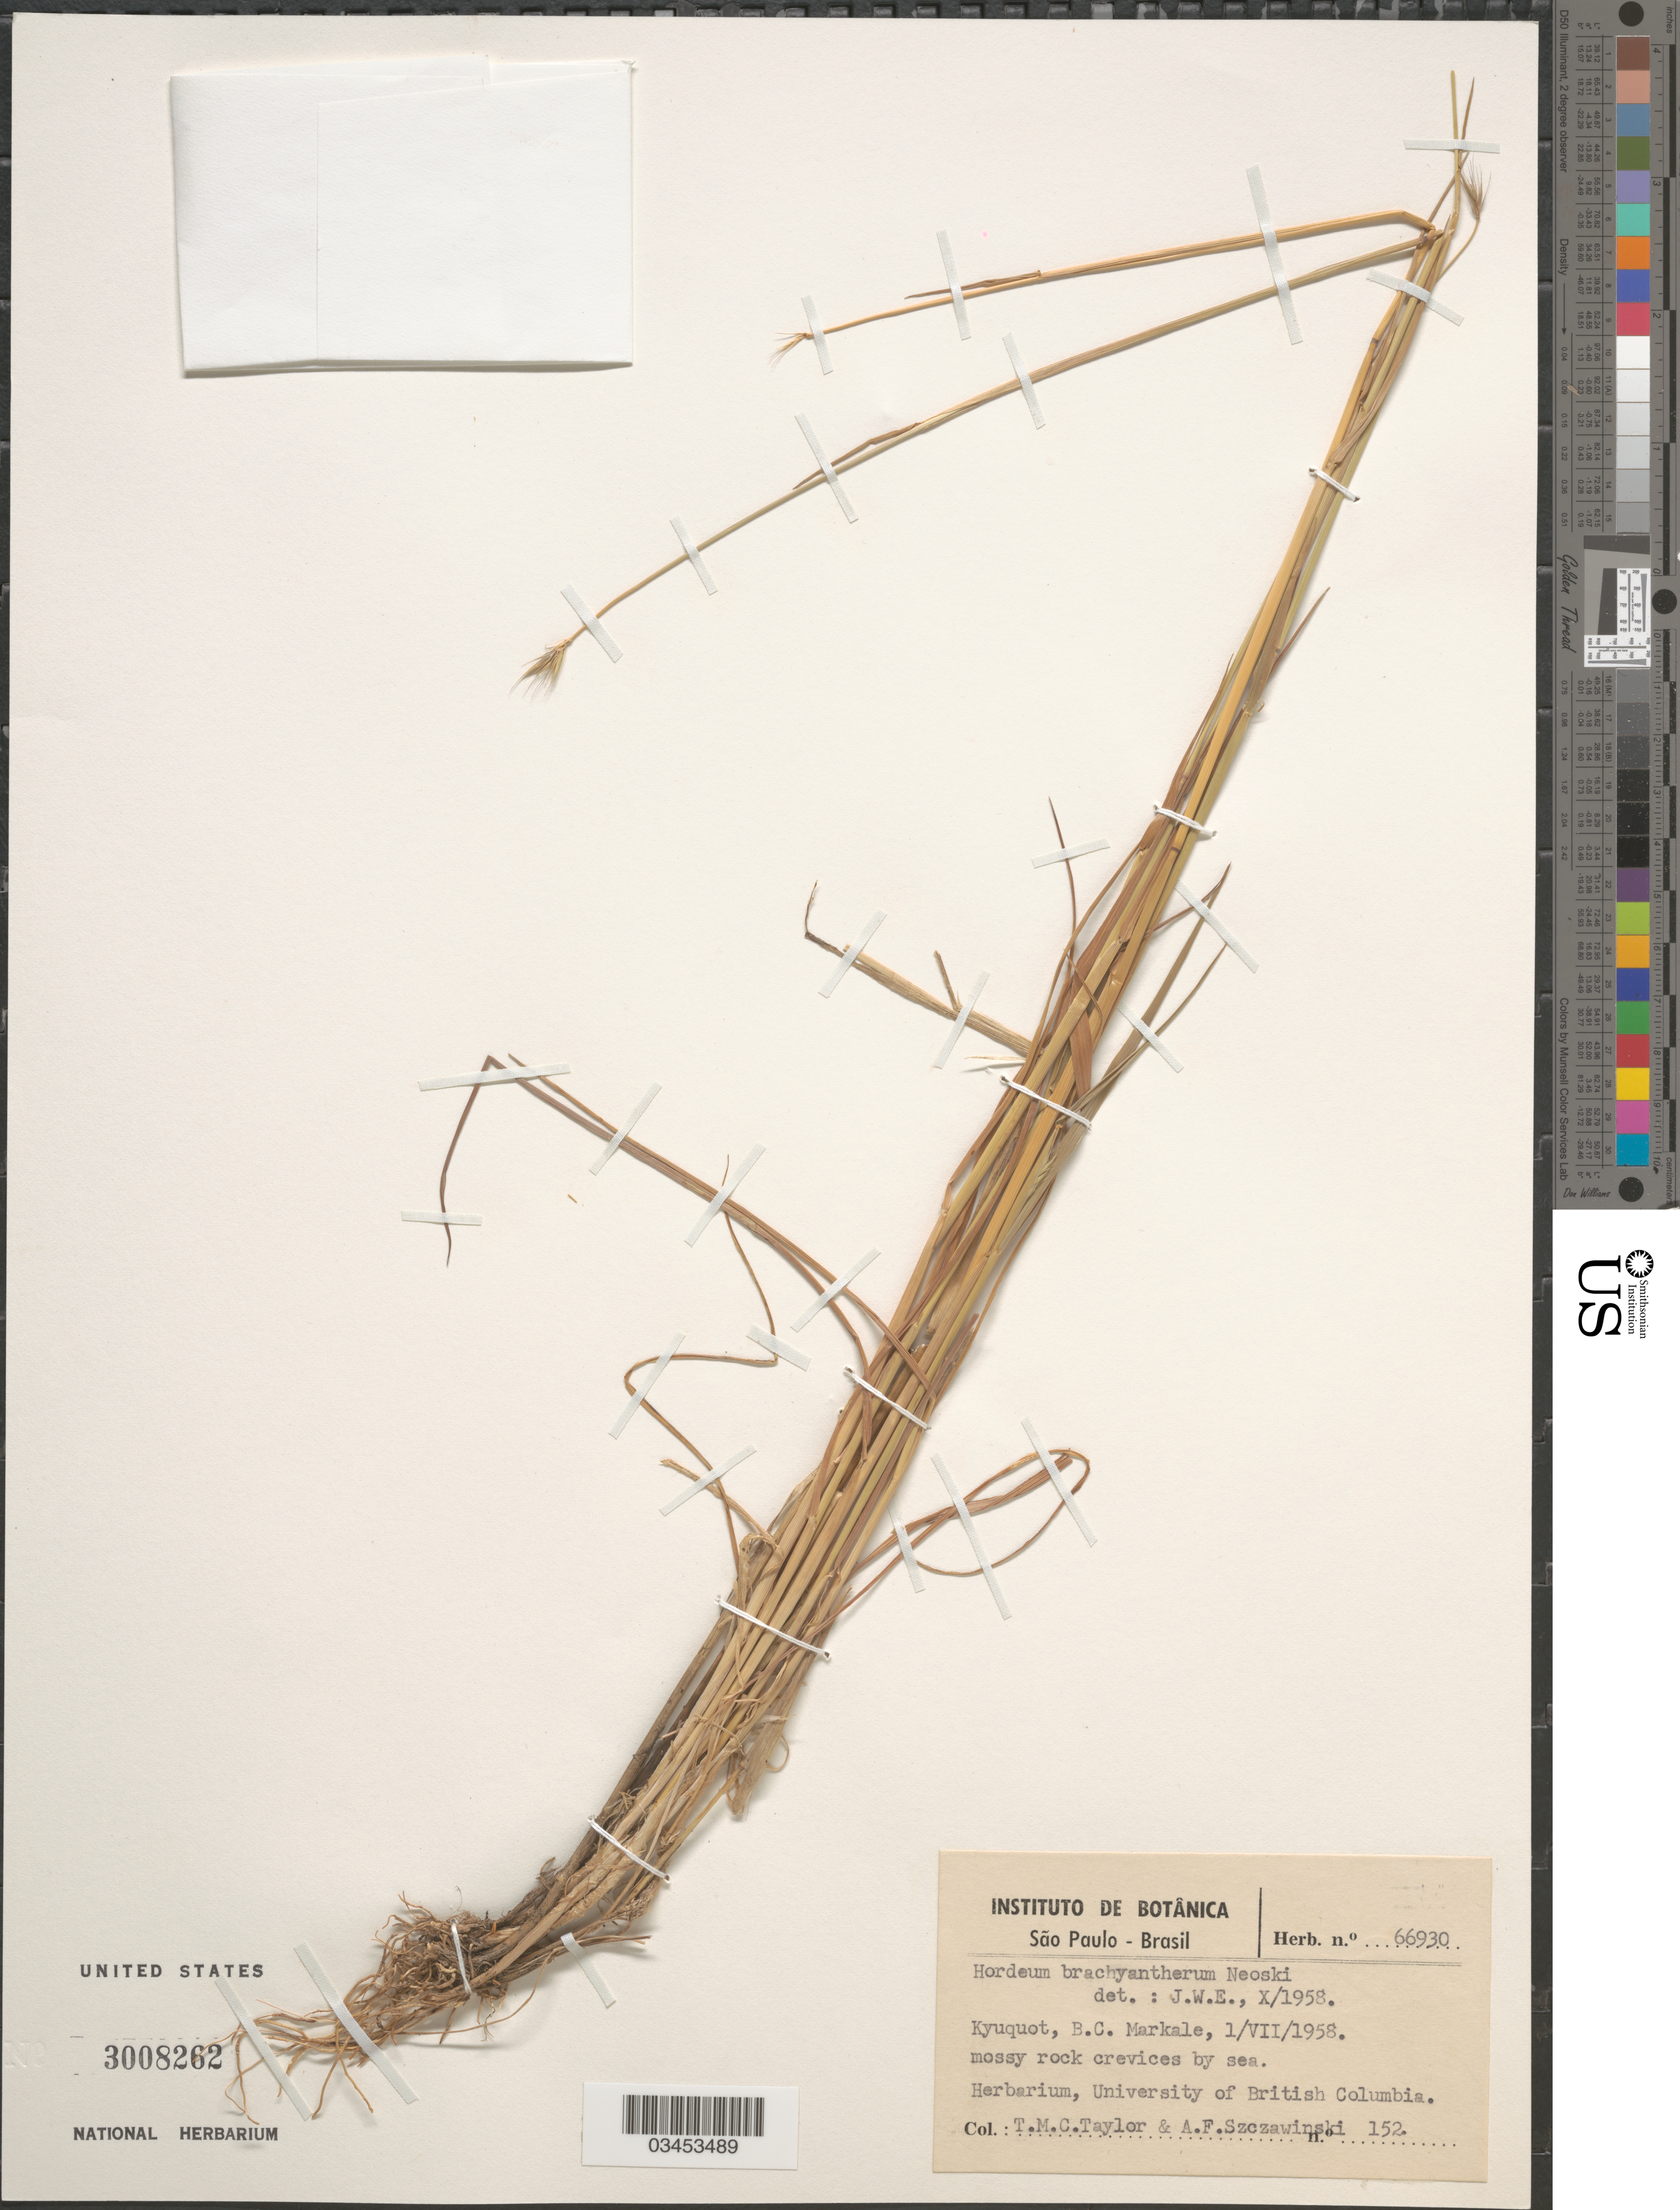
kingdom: Plantae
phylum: Tracheophyta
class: Liliopsida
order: Poales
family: Poaceae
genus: Hordeum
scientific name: Hordeum brachyantherum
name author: Nevski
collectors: T. M. C. Taylor & A. Szczawinski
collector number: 152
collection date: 1958-07-01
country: Canada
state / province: British Columbia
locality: Kyuquot, B.C. Markale.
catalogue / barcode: US 3008262